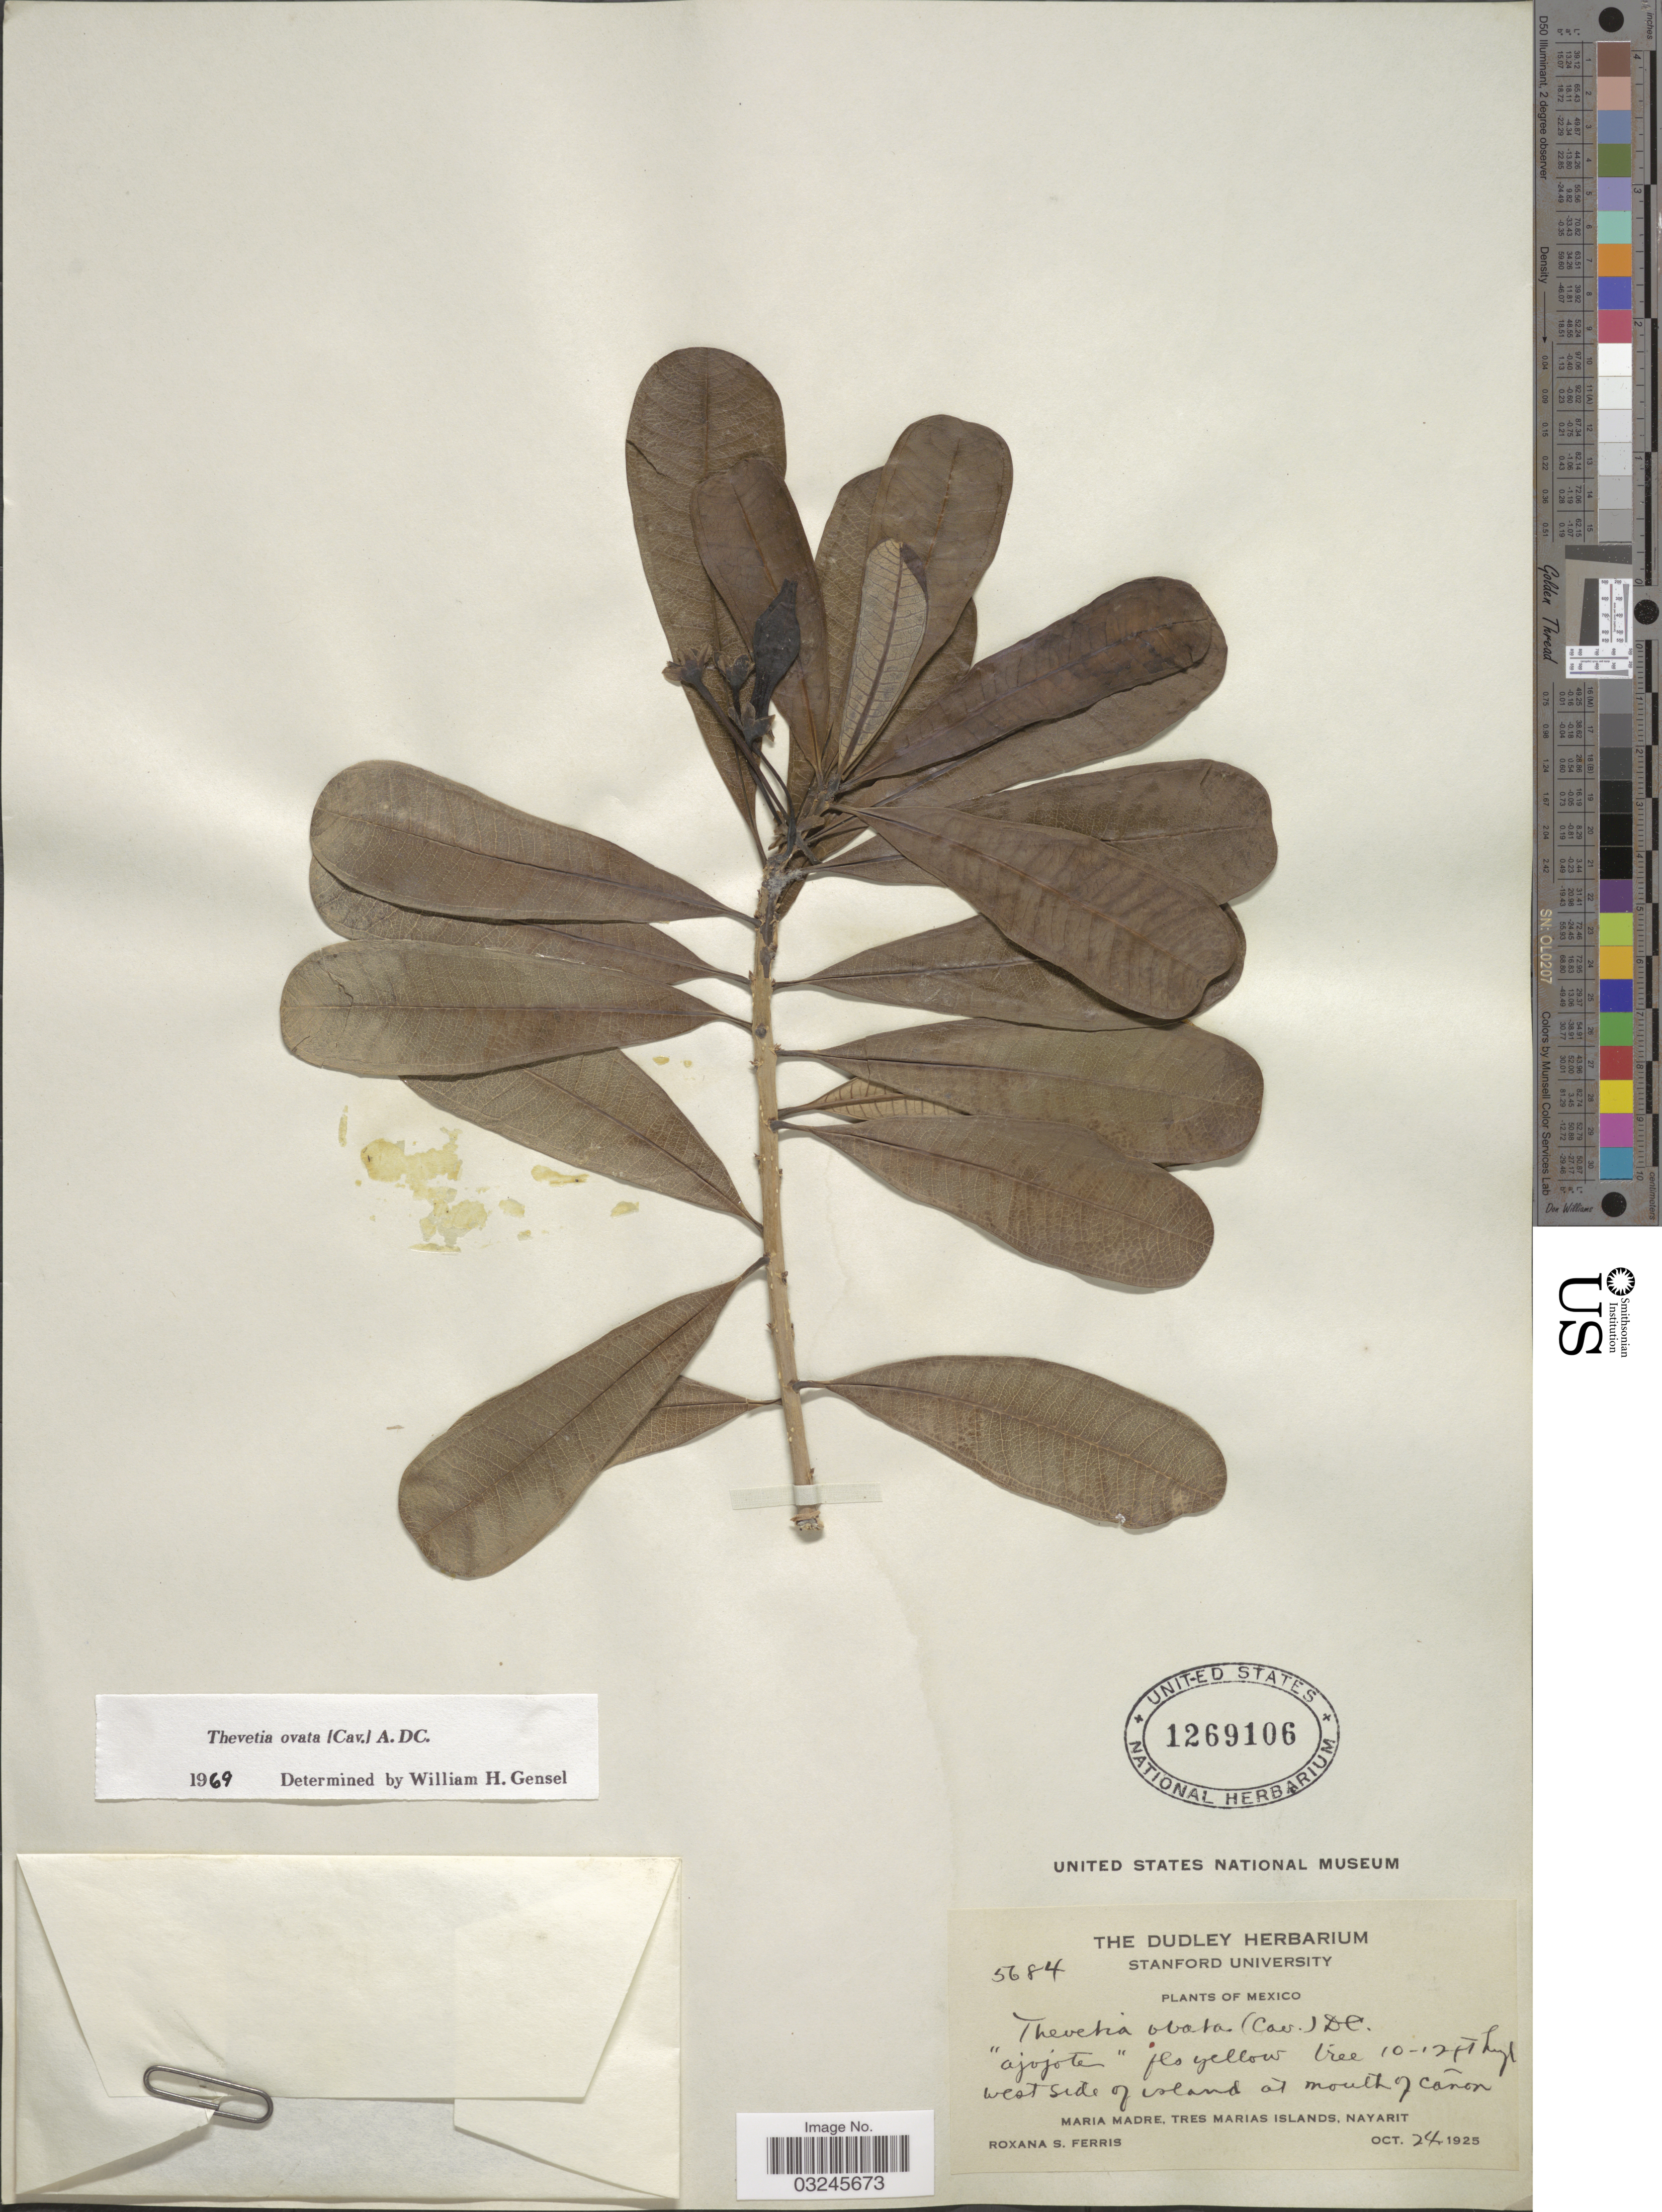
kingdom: Plantae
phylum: Tracheophyta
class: Magnoliopsida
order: Gentianales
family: Apocynaceae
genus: Thevetia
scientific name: Thevetia ovata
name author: (Cav.) A. DC.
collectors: R. S. Ferris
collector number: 5684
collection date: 1925-10-24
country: Mexico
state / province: Nayarit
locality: Maria Madre, Tres Marias Islands, Nayarit, west side of island at mouth of cañon.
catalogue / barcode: US 1269106